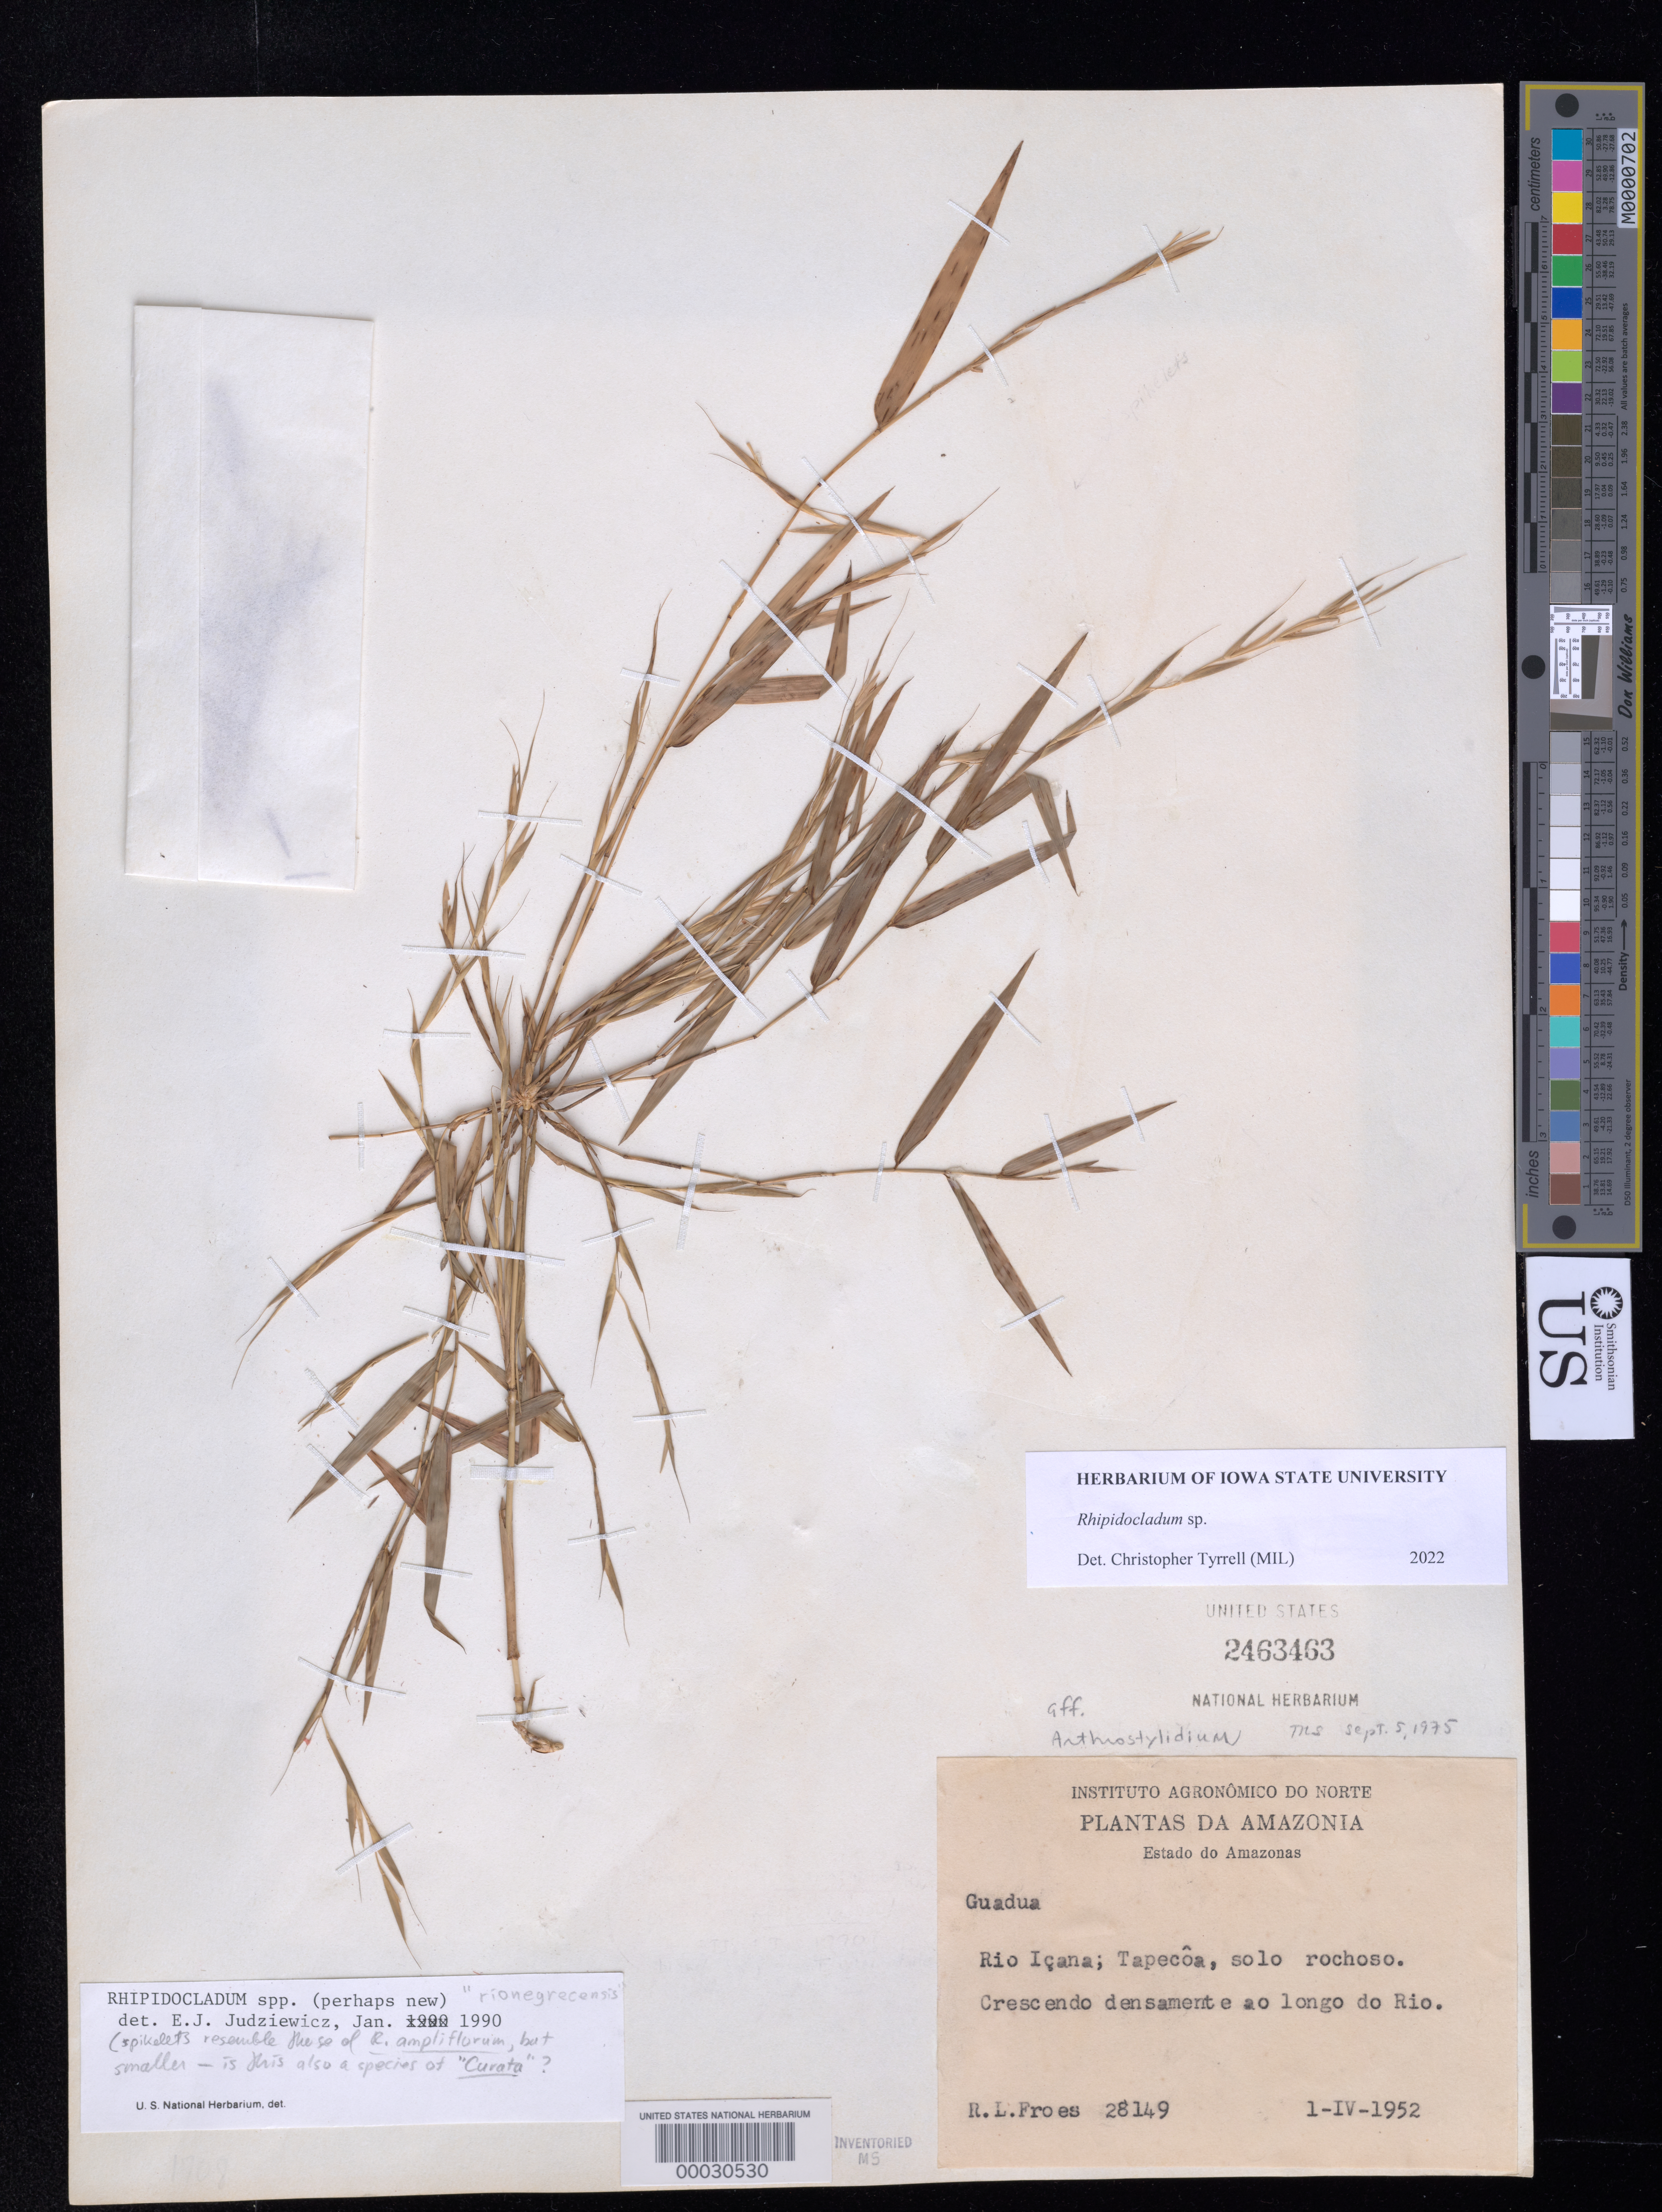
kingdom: Plantae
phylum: Tracheophyta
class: Liliopsida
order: Poales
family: Poaceae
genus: Rhipidocladum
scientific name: Rhipidocladum sp.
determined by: Tyrrell, Christopher D., (MIL), Milwaukee Public Museum (UNITED STATES)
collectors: R. L. Fróes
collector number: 28149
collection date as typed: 01 Apr 1952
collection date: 1952-04-01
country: Brazil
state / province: Amazonas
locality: Rio icana, tapecoa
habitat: Rocky ground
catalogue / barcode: US 2463463